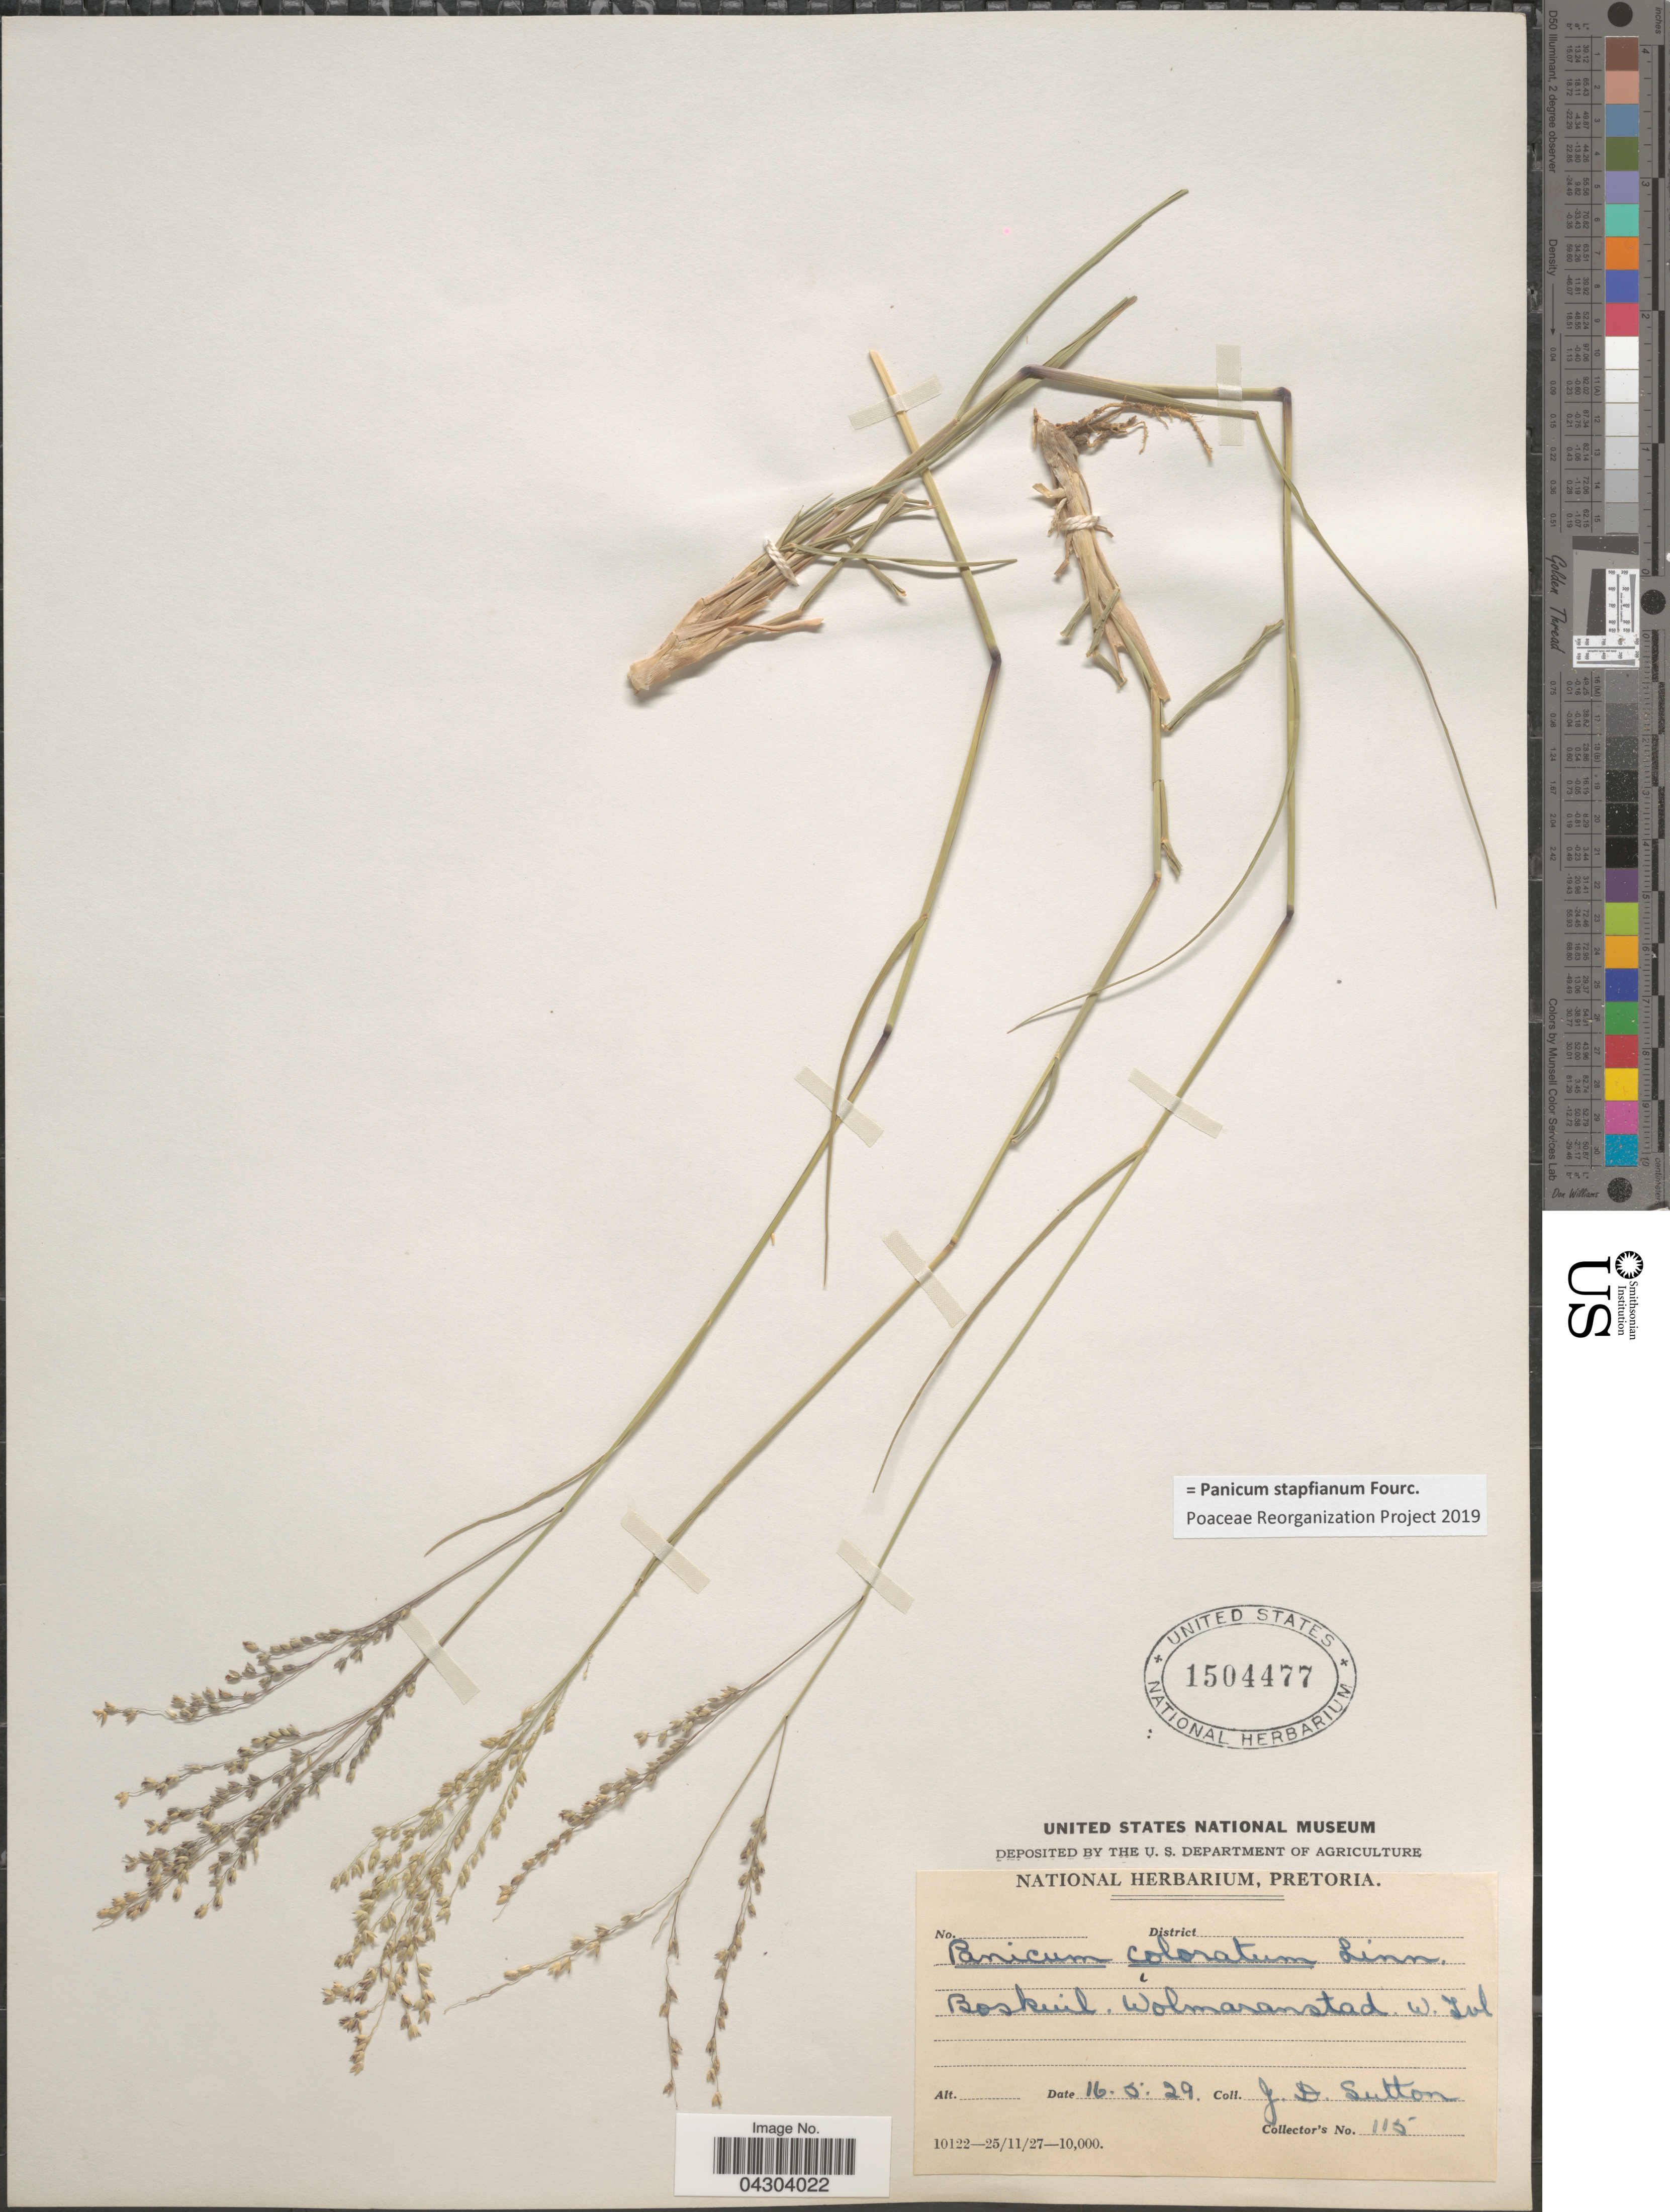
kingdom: Plantae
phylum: Tracheophyta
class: Liliopsida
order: Poales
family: Poaceae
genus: Panicum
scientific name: Panicum stapfianum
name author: Fourc.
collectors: J. Sutton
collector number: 115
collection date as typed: Transcribed d/m/y: 16/5/29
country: South Africa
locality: Boskuil. Wolmaranstad. W. Tvl.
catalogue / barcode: US 1504477